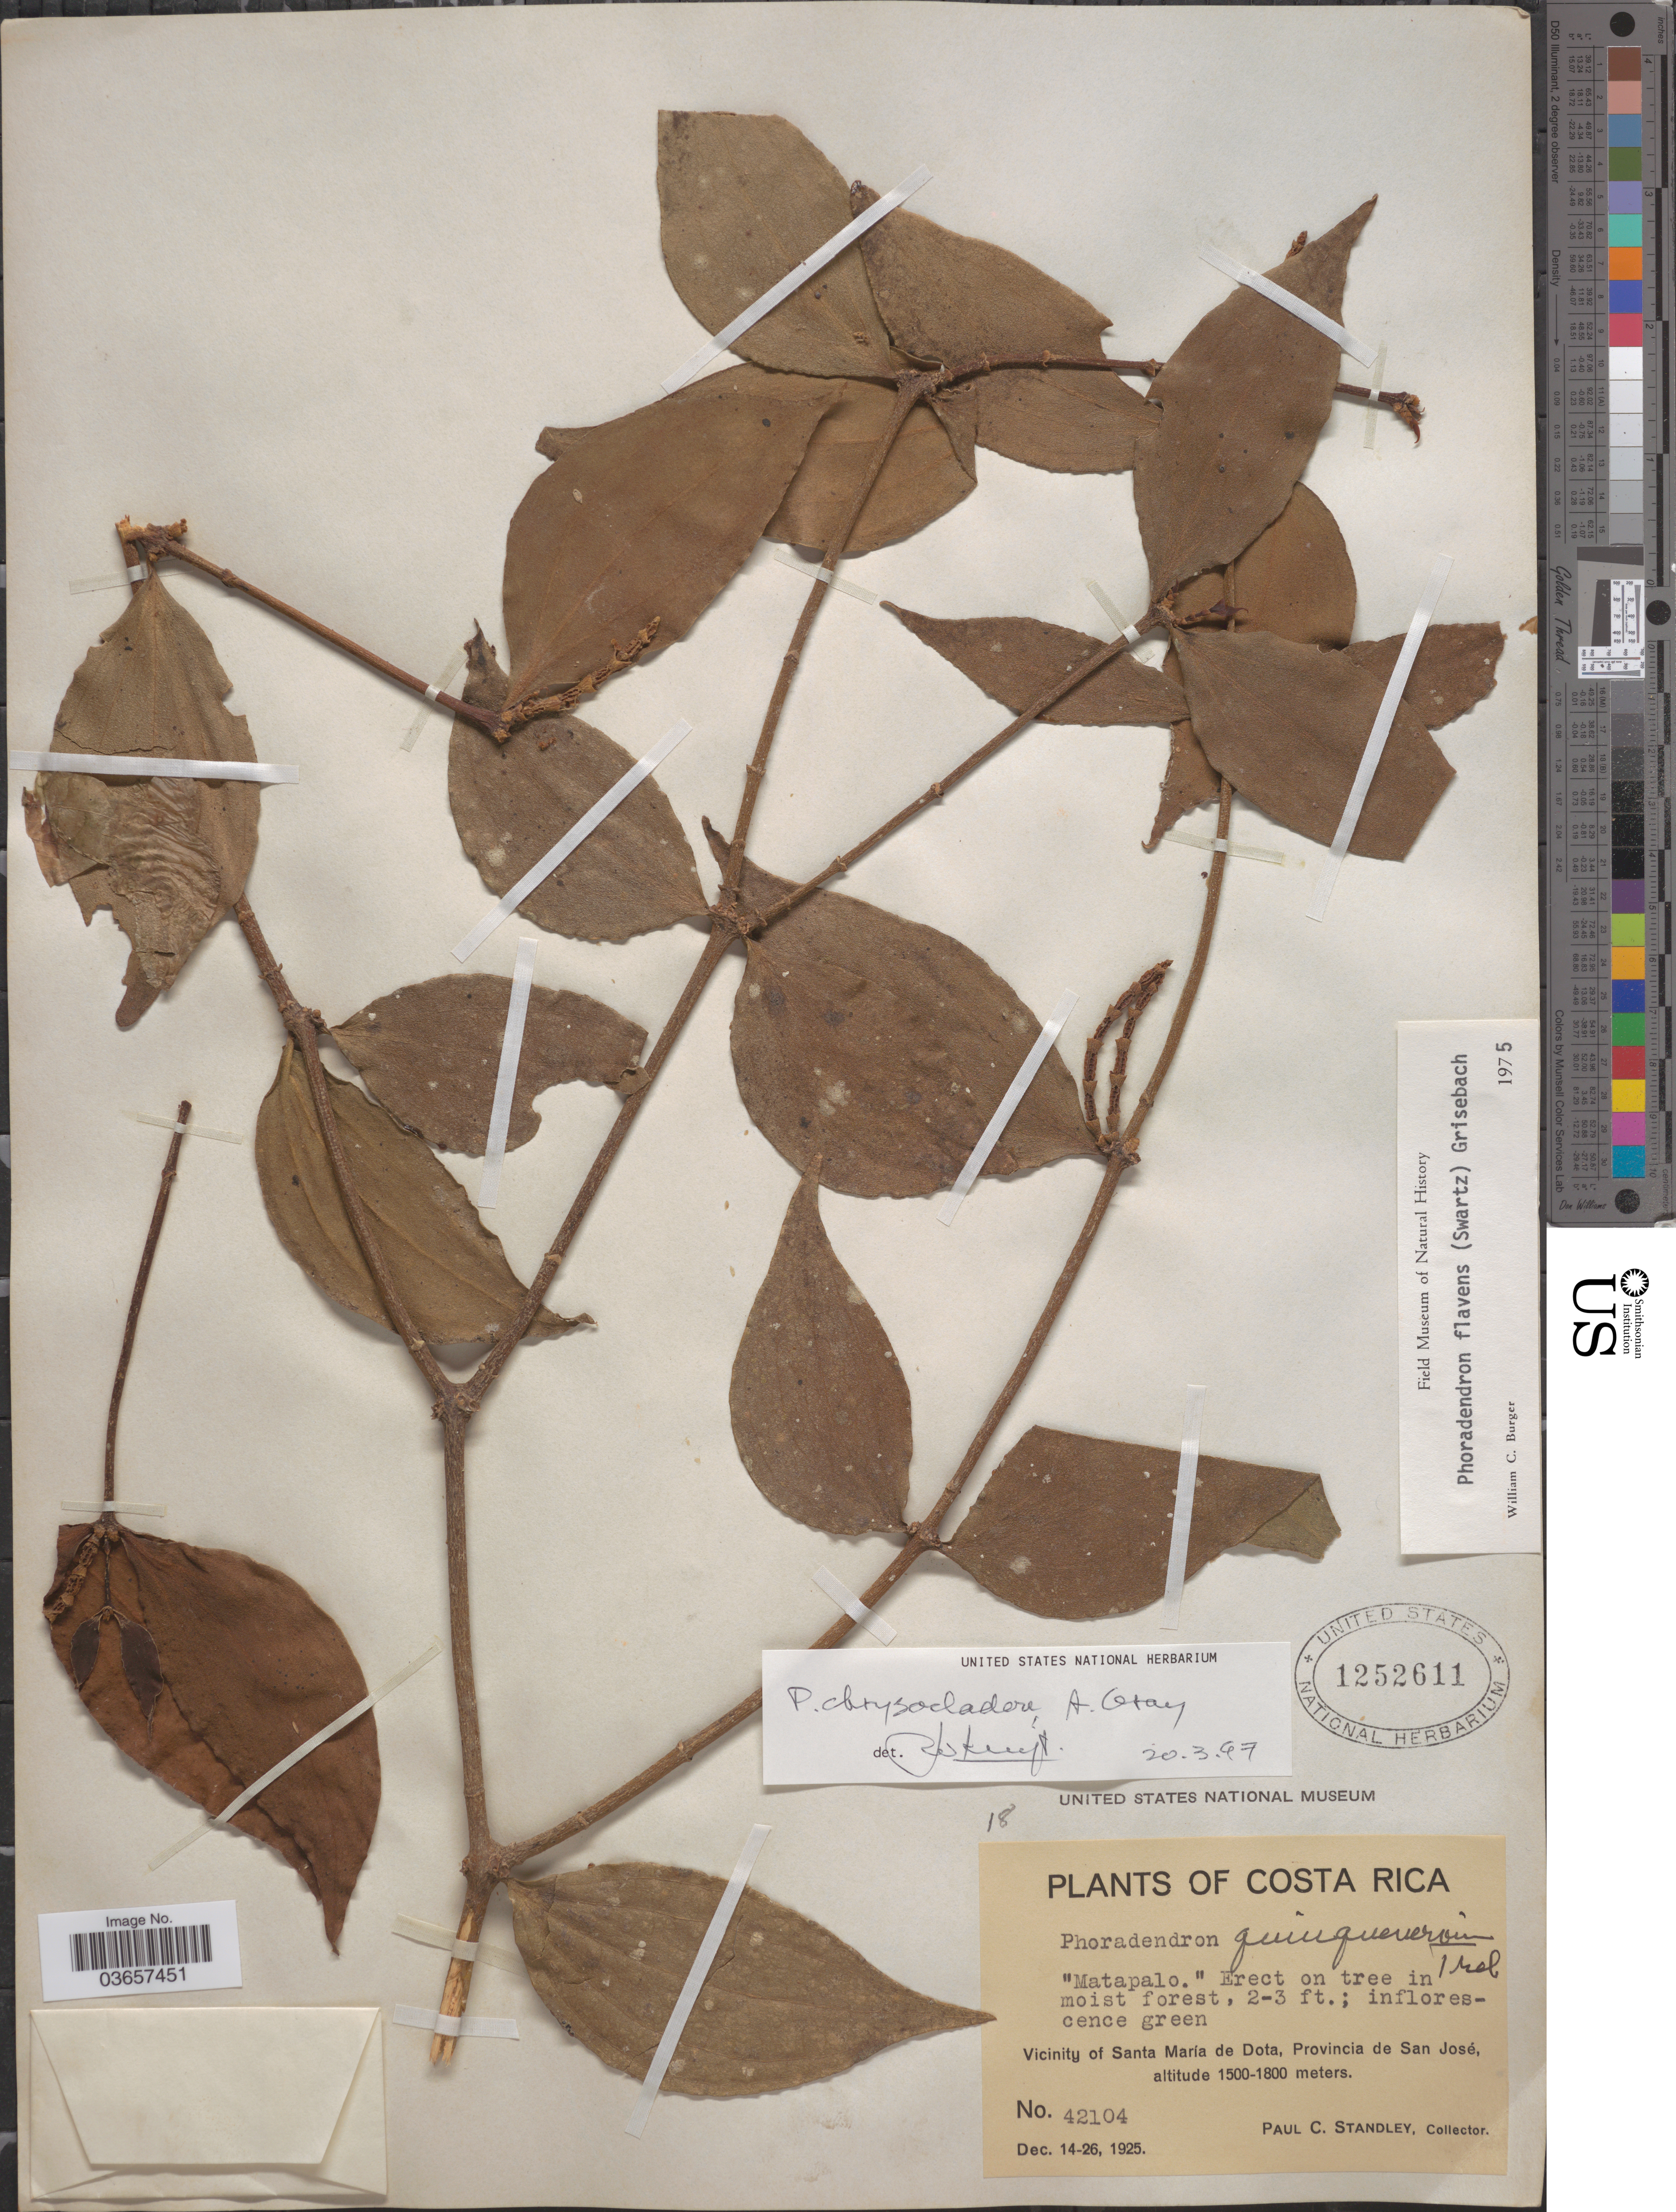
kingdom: Plantae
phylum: Tracheophyta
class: Magnoliopsida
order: Santalales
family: Viscaceae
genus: Phoradendron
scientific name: Phoradendron chrysocladon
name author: A. Gray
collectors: P. C. Standley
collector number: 42104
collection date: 1925-12-14/1925-12-26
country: Costa Rica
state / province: San José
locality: Vicinity of Santa Maria de Dota.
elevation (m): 1500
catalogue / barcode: US 1252611